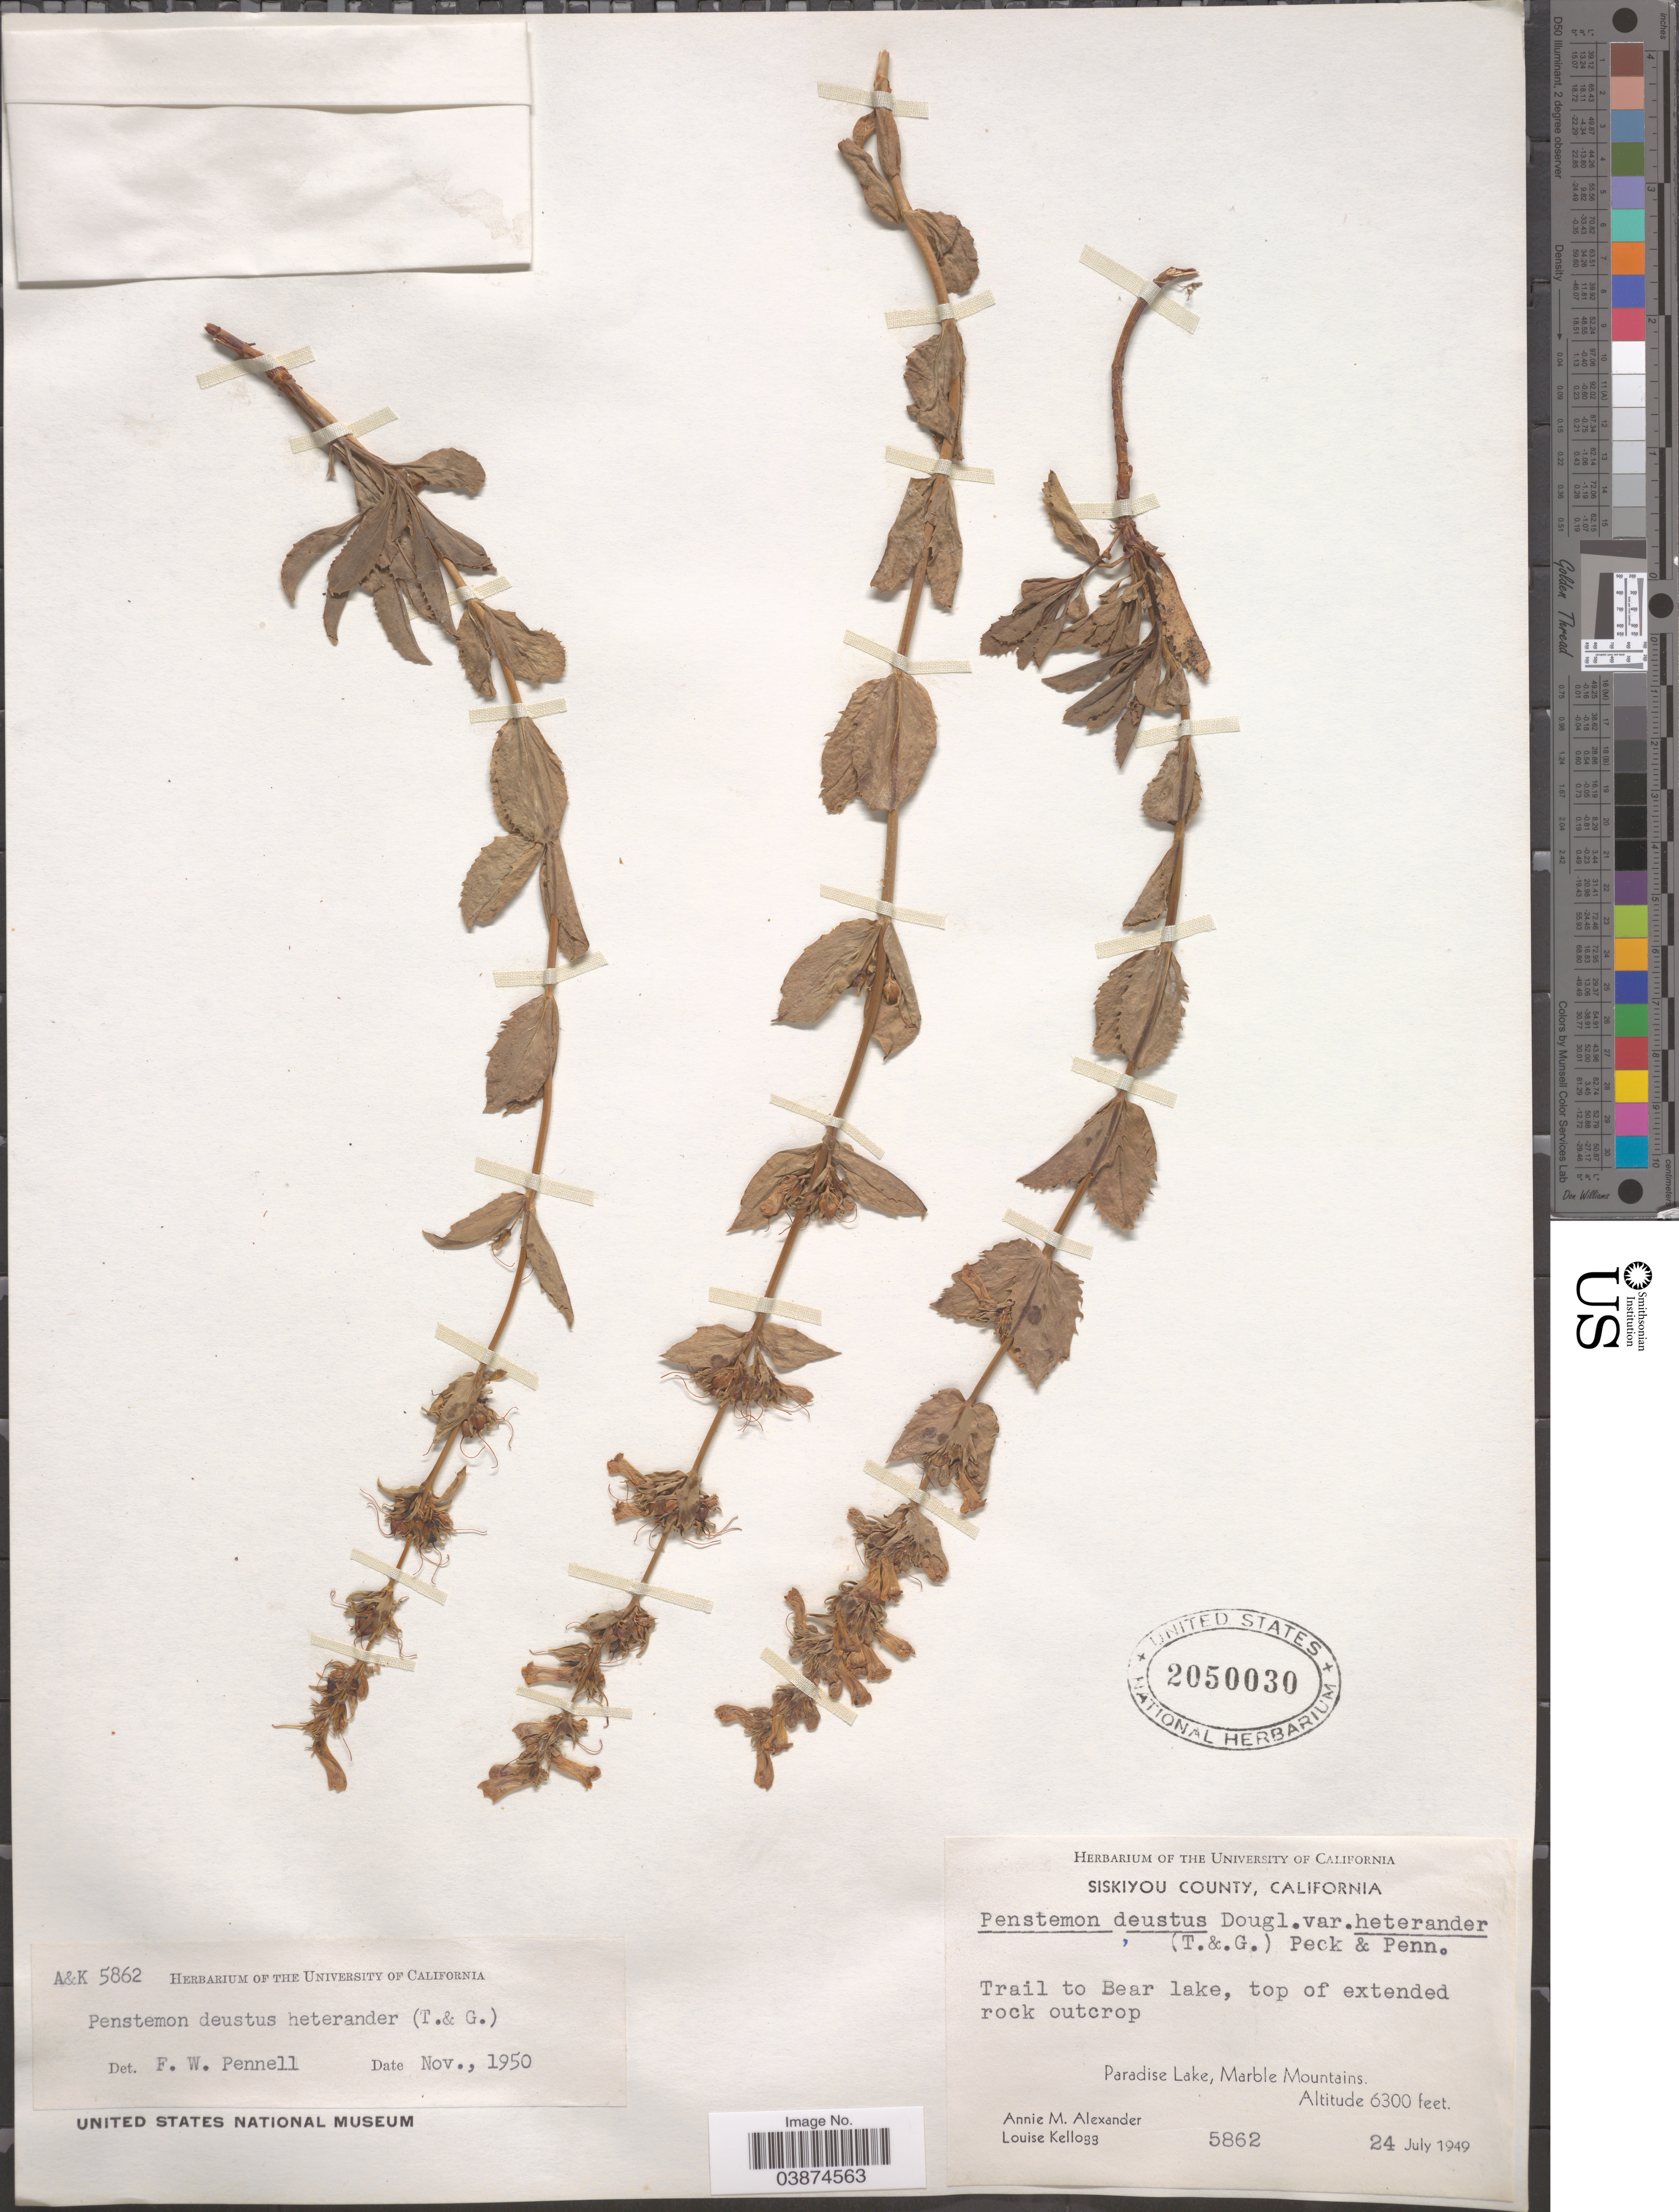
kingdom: Plantae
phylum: Tracheophyta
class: Magnoliopsida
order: Lamiales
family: Plantaginaceae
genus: Penstemon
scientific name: Penstemon deustus var. heterander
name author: (Torr. & A. Gray) Cronquist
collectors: A. M. Alexander & L. Kellogg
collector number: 5862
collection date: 1949-07-24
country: United States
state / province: California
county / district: Siskiyou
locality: Siskiyou County. Trail to Bear lake, top of extended rock outcrop. Paradise Lake, Marble Mountains.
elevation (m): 1920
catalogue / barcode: US 2050030